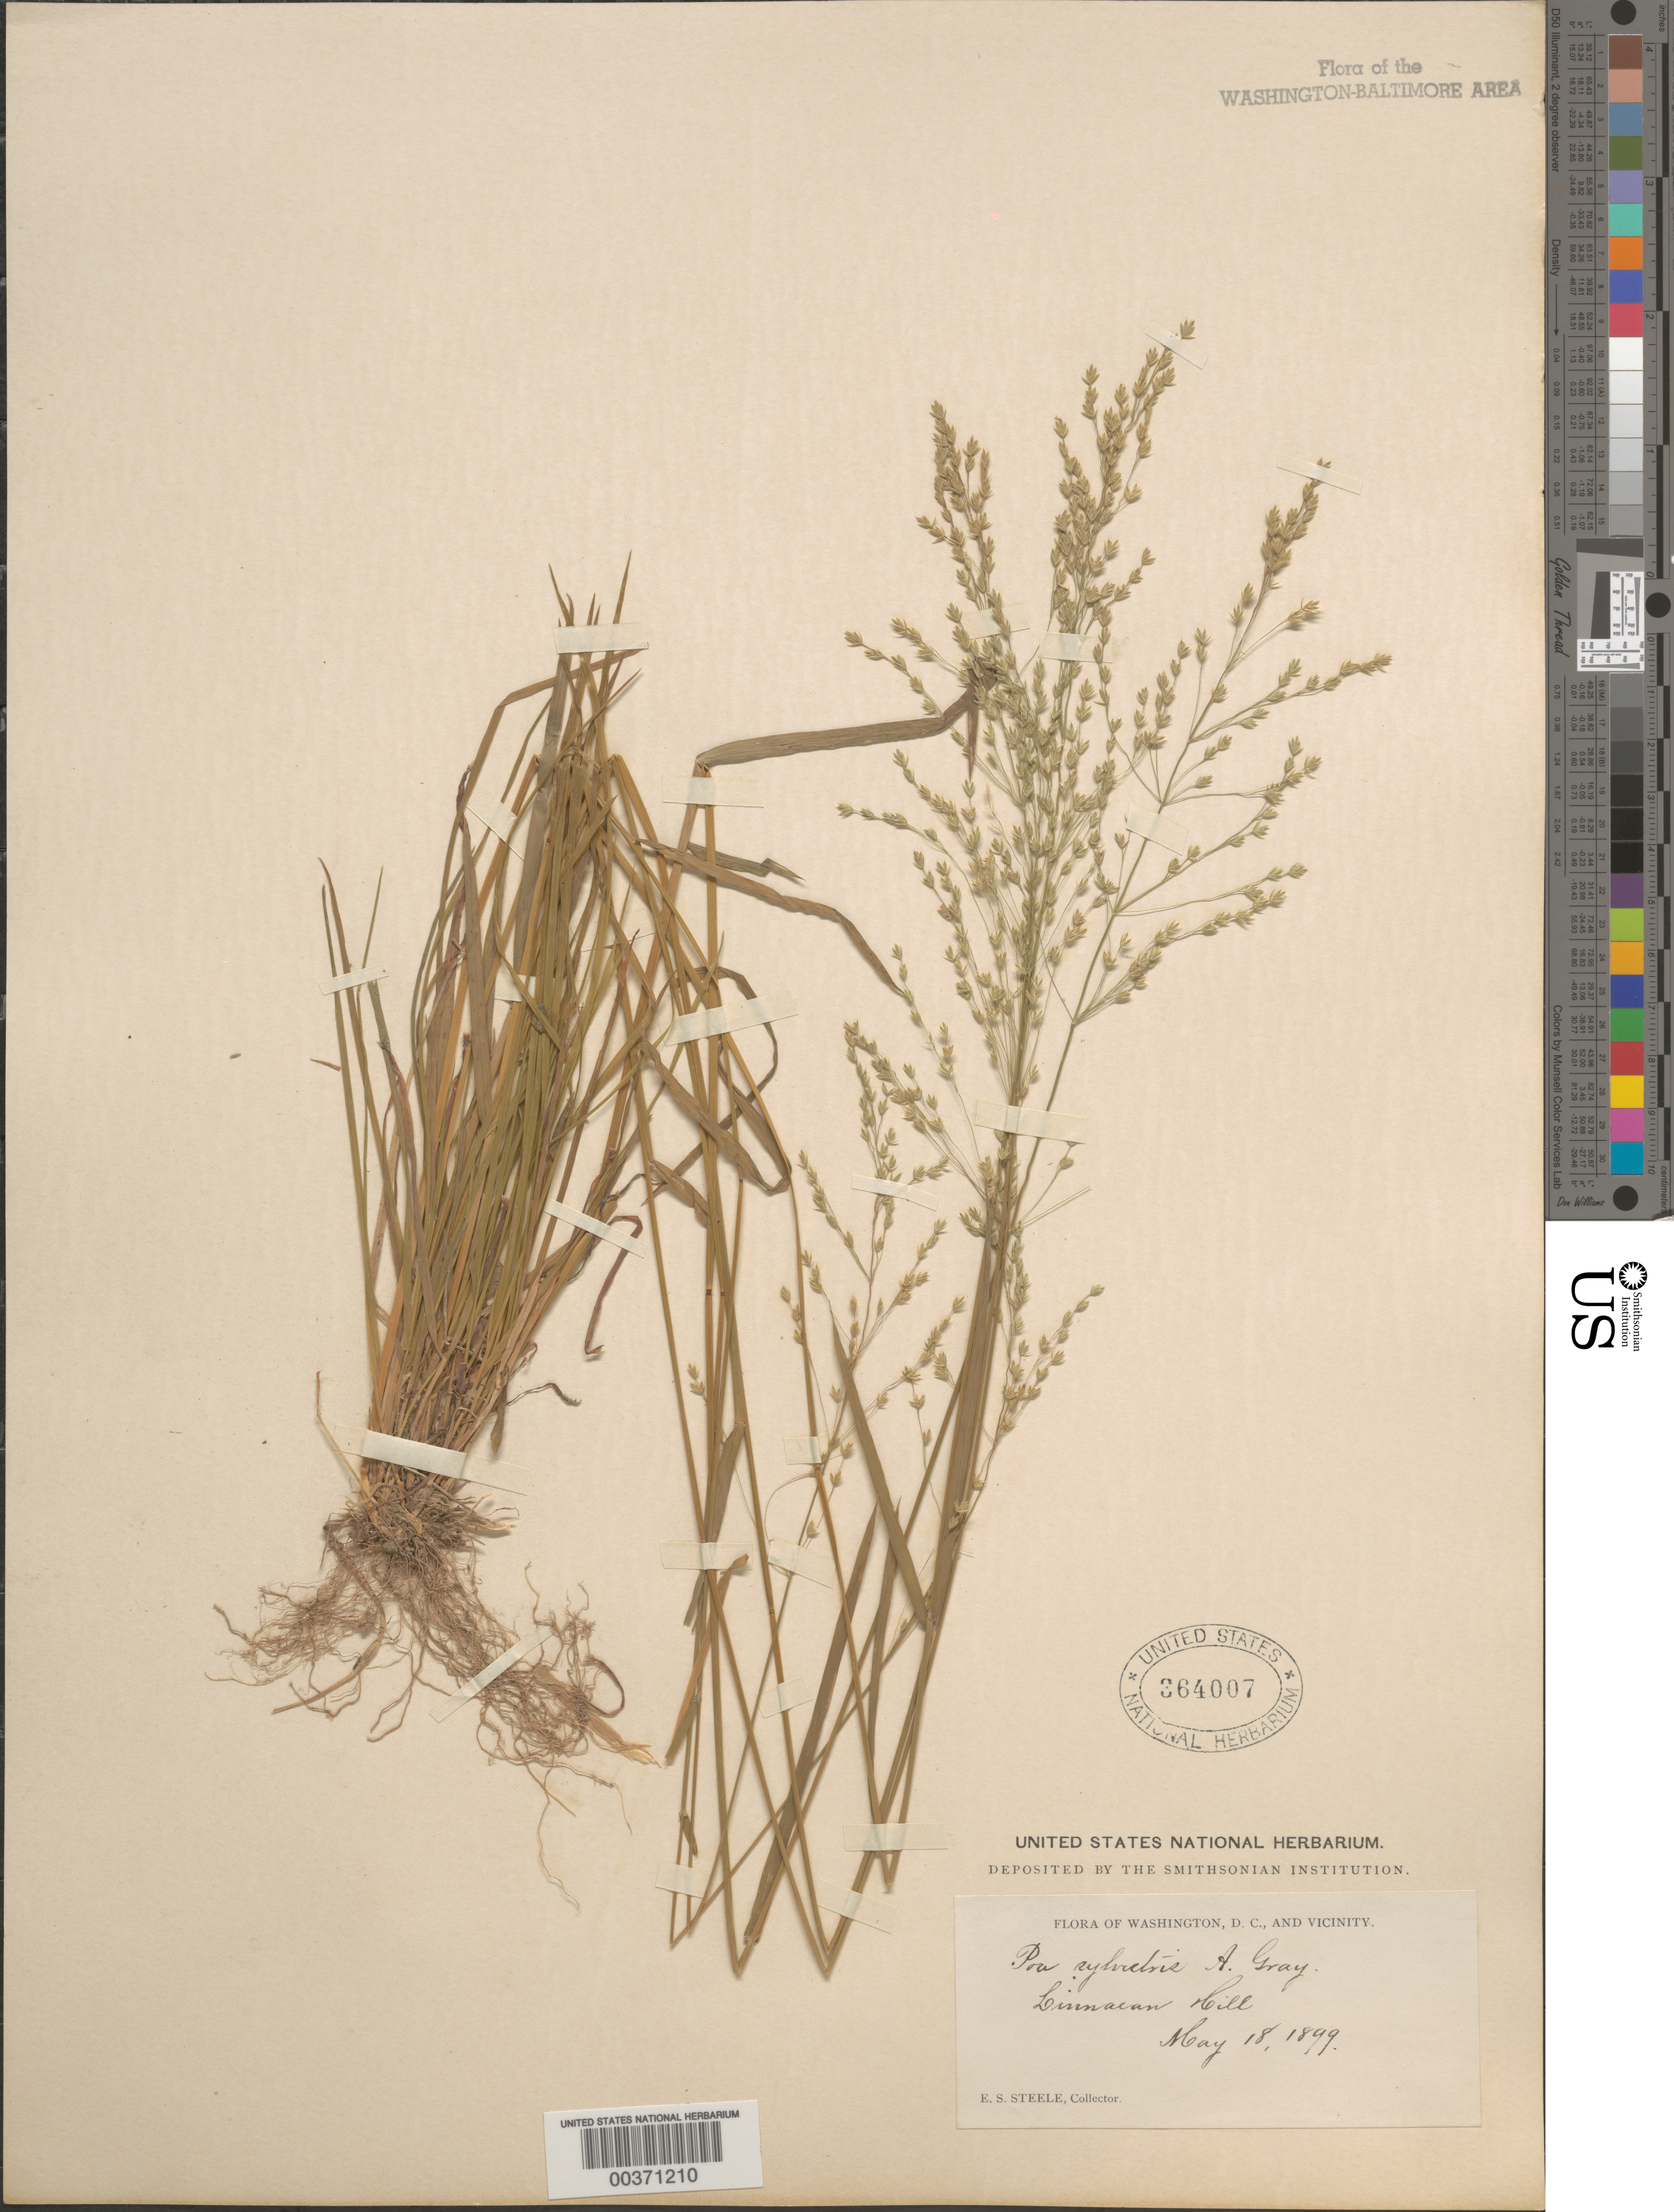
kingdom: Plantae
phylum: Tracheophyta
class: Liliopsida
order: Poales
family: Poaceae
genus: Poa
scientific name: Poa sylvestris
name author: A. Gray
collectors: E. Steele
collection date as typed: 18 May 1899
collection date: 1899-05-18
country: United States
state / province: District of Columbia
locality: Linnaean Hill Rock Creek Park and Vicinity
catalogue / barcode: US 364007